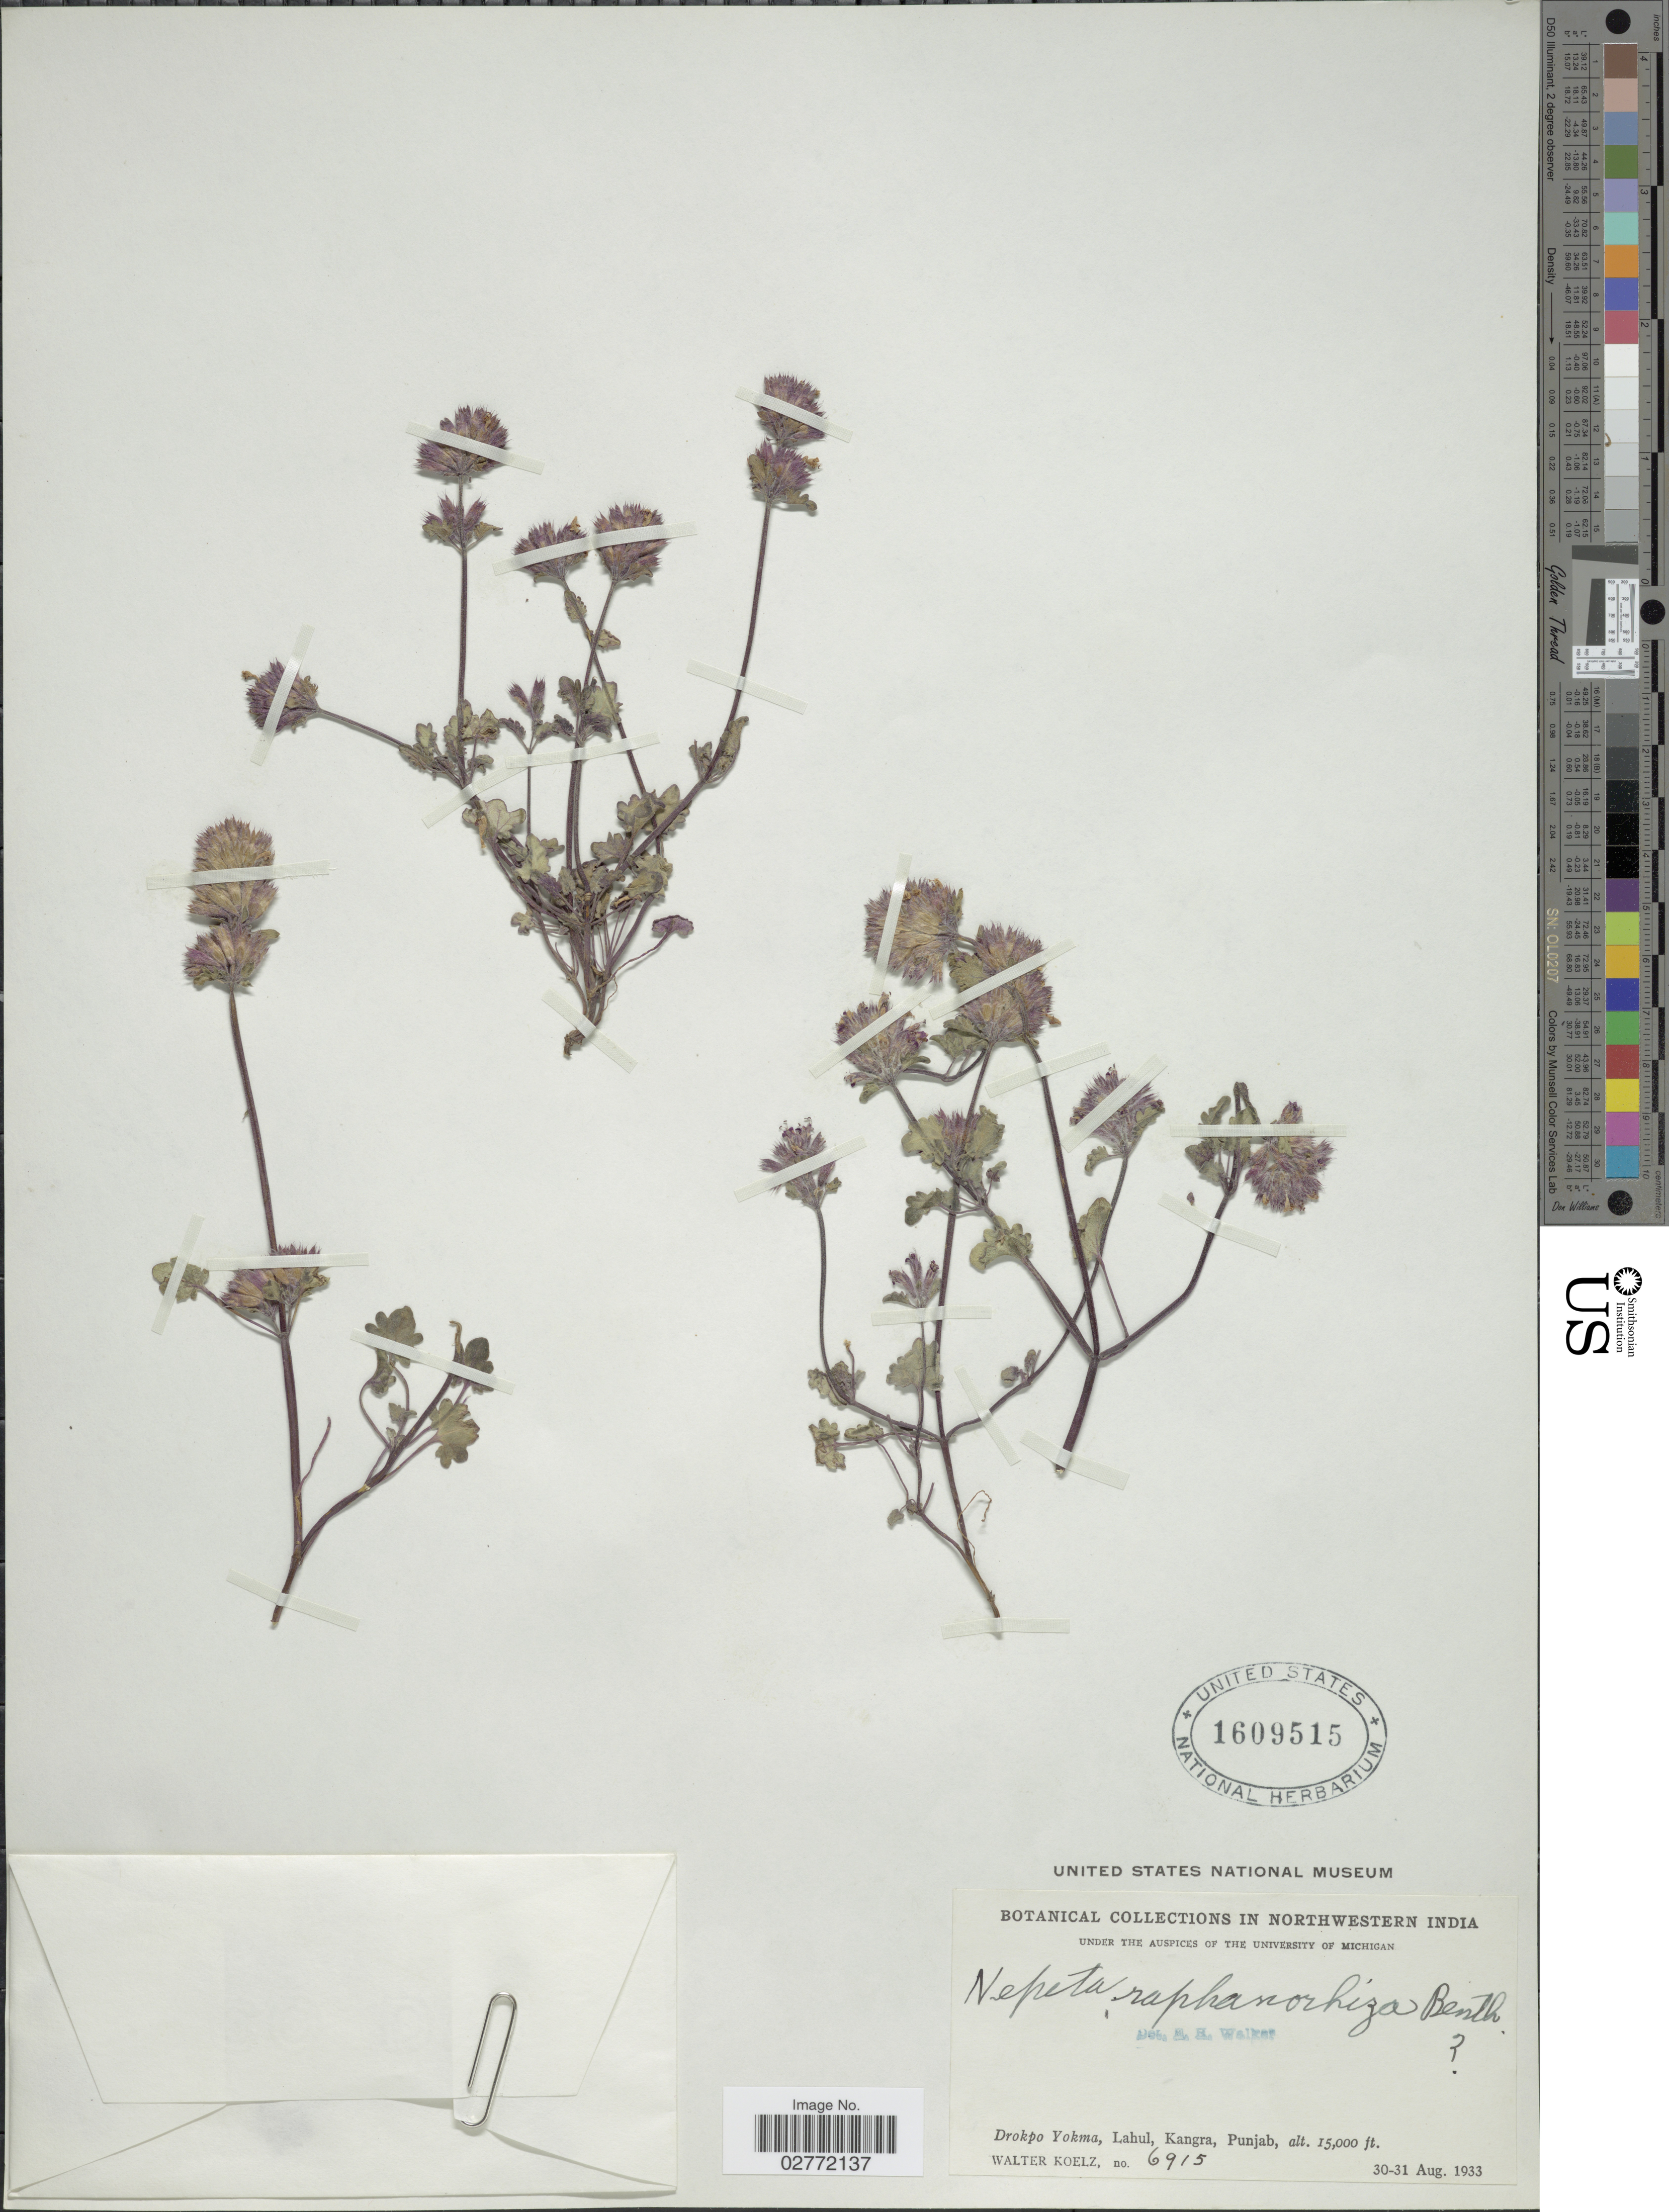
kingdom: Plantae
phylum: Tracheophyta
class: Magnoliopsida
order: Lamiales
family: Lamiaceae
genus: Nepeta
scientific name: Nepeta raphanorhiza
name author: Benth.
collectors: W. N. Koelz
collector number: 6915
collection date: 1933-08-30/1933-08-31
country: India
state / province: Punjab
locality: Northwestern India, Drokpo Yokma, Lahul, Kangra.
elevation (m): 4572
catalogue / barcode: US 1609515